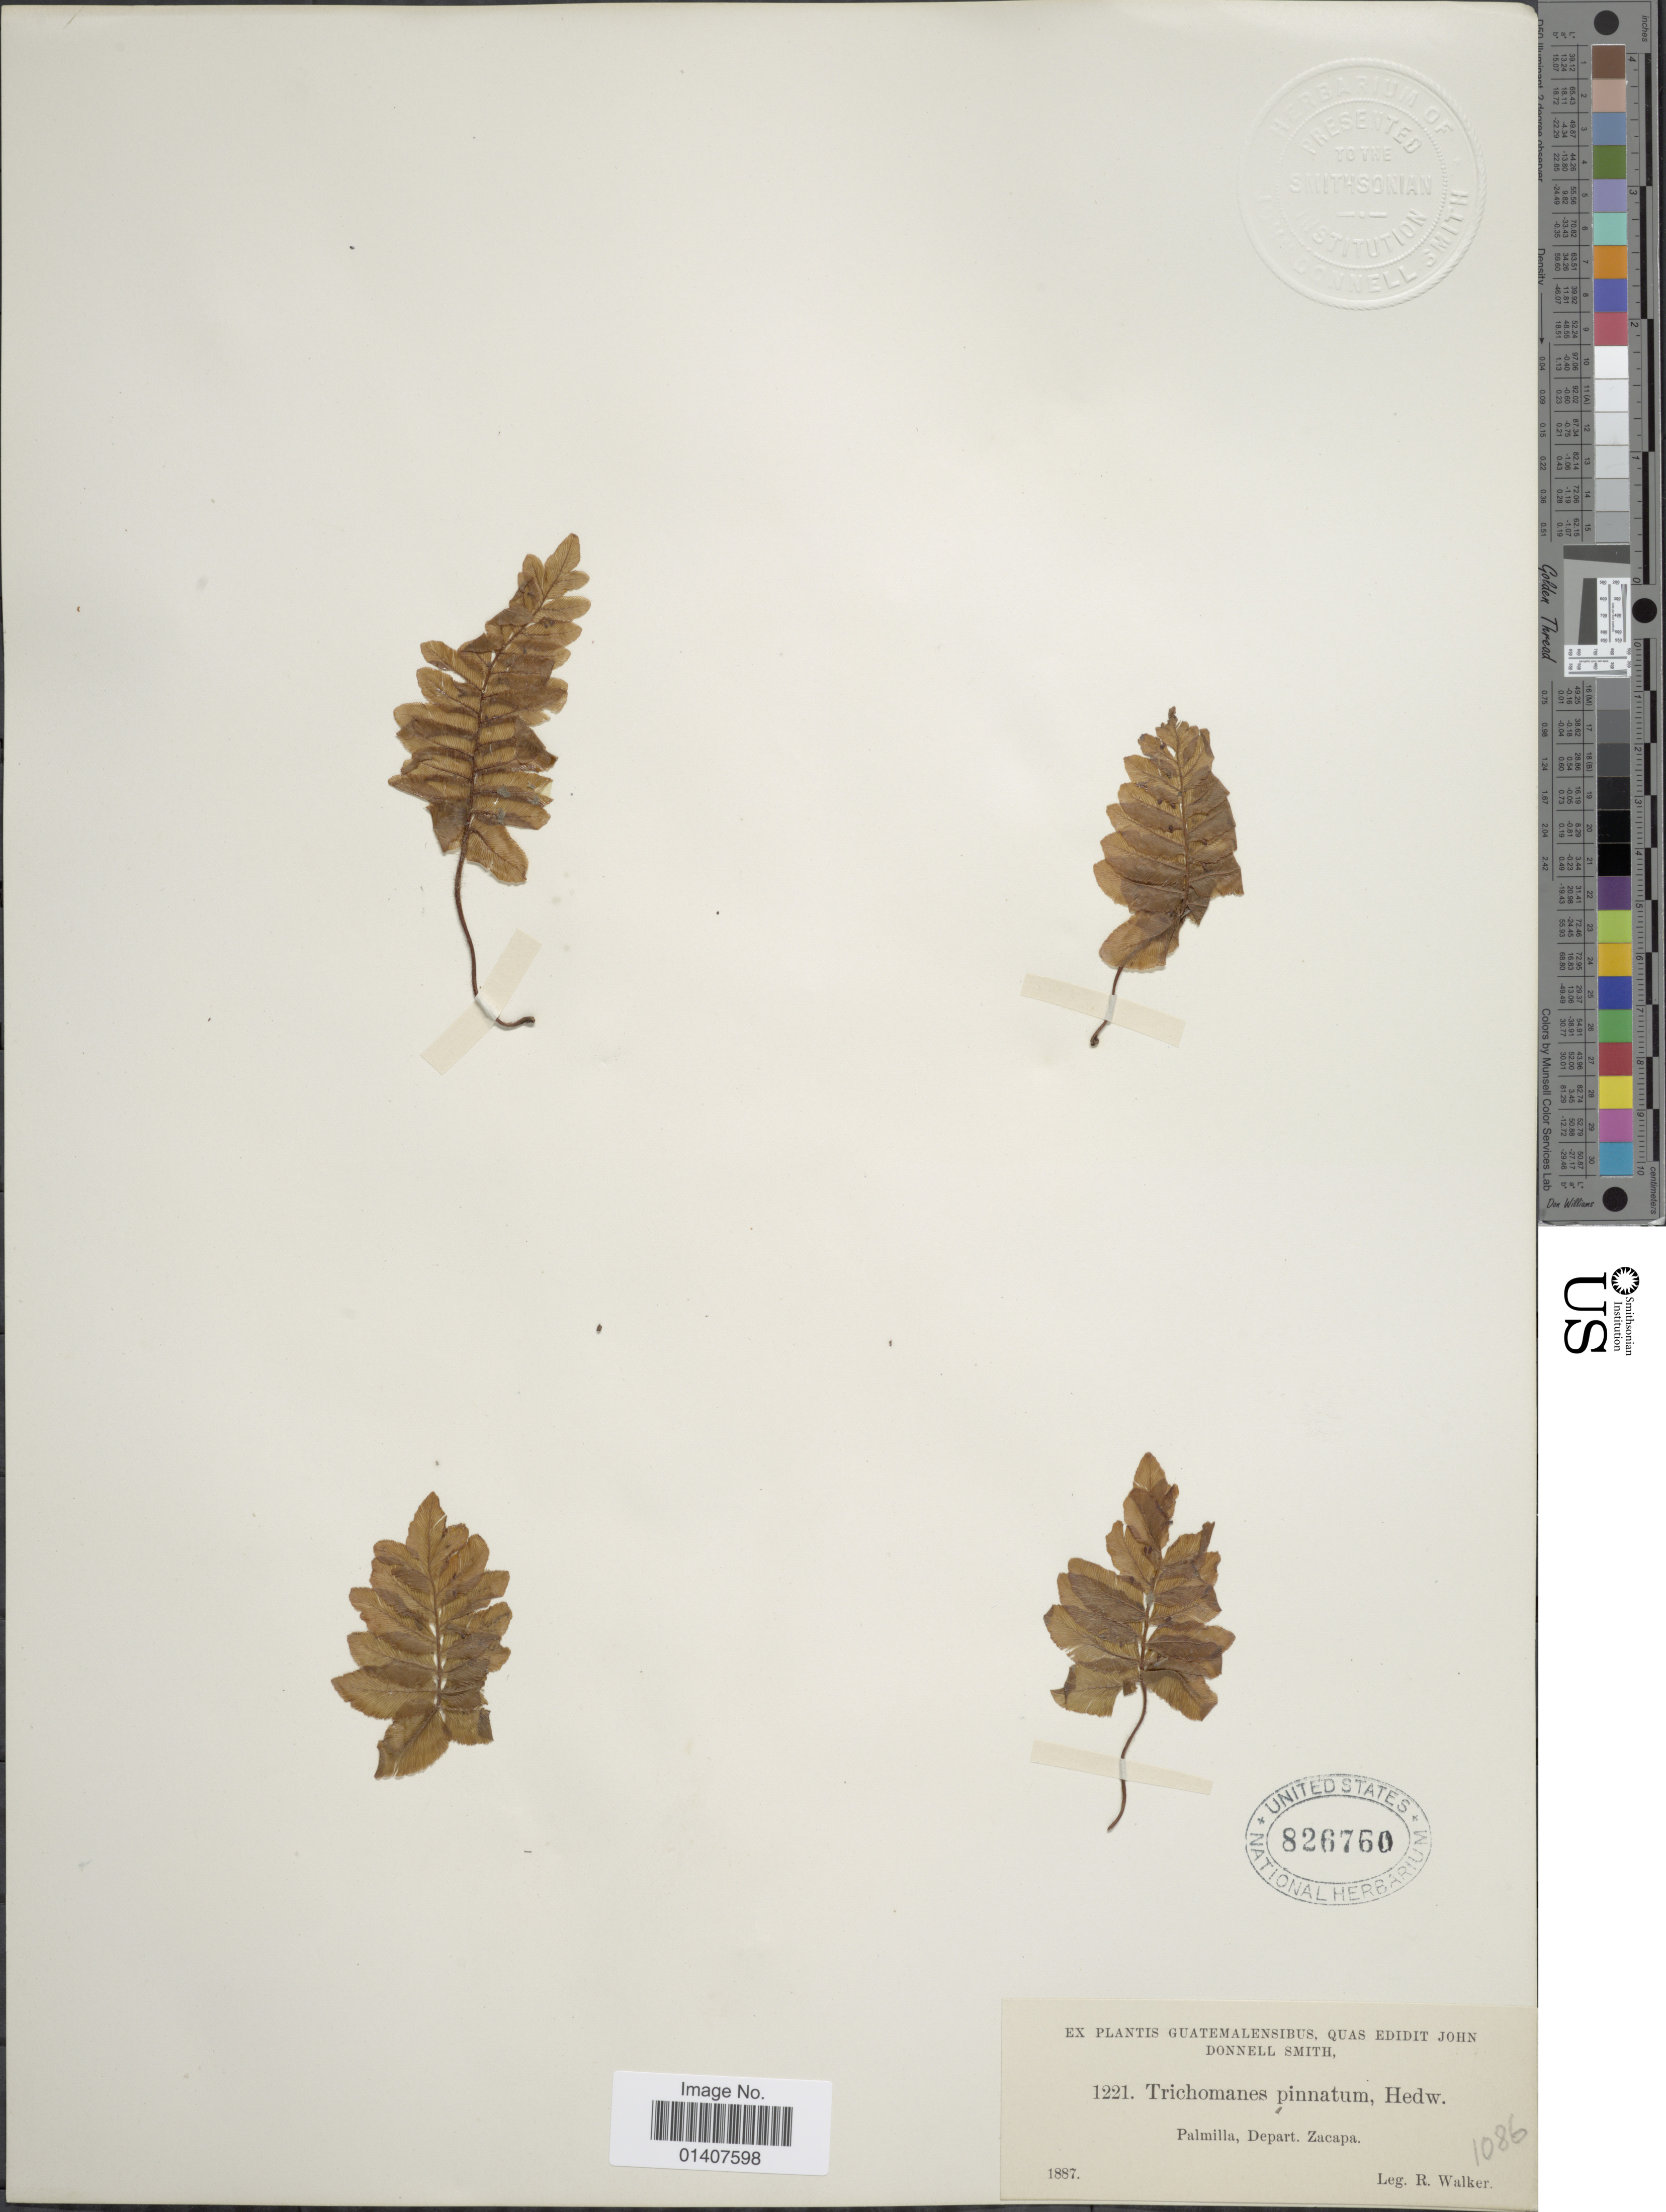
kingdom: Plantae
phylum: Tracheophyta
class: Polypodiopsida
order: Hymenophyllales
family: Hymenophyllaceae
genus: Trichomanes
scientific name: Trichomanes pinnatum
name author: Hedw.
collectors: R. Walker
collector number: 1221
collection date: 1887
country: Guatemala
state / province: Zacapa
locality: Palmilla, Depart. Zacapa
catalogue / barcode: US 826760